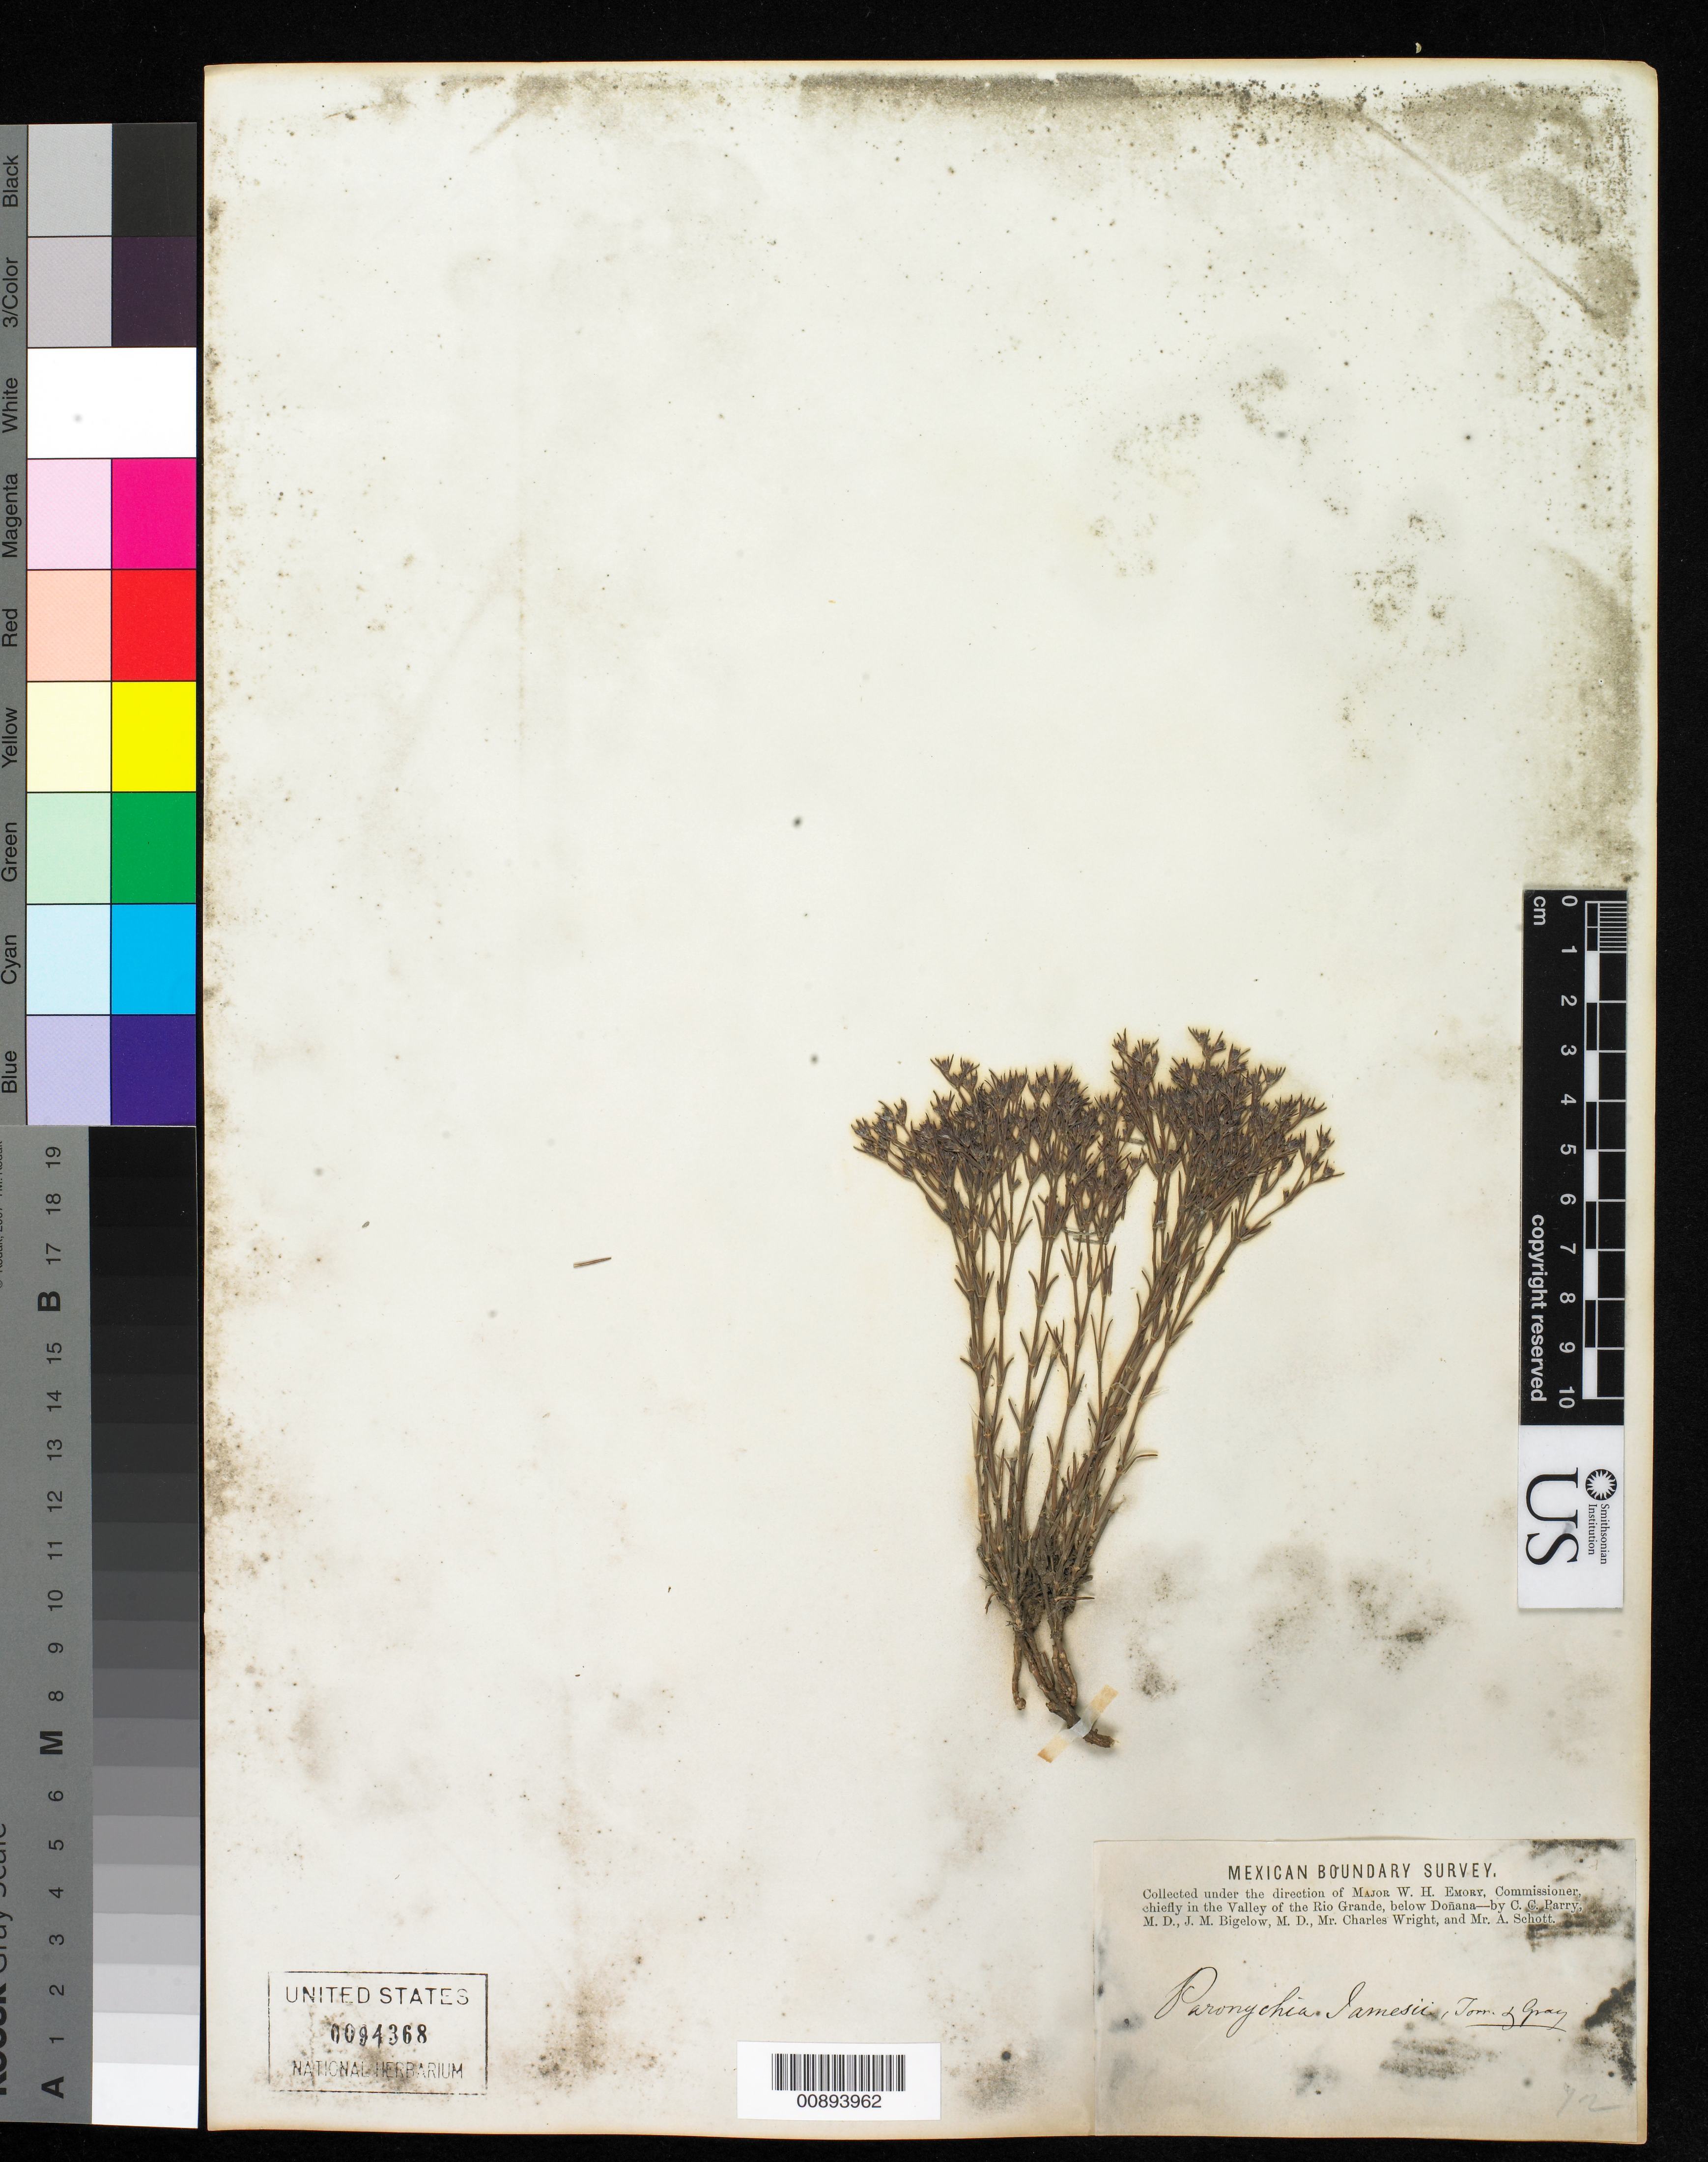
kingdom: Plantae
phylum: Tracheophyta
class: Magnoliopsida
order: Caryophyllales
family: Caryophyllaceae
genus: Paronychia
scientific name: Paronychia jamesii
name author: Torr. & A. Gray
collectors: C. C. Parry, J. M. Bigelow, C. Wright & A. C. V. Schott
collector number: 72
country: United States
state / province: New Mexico / Texas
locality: Valley of the Rio Grande, below Doñana.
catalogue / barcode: US 94368